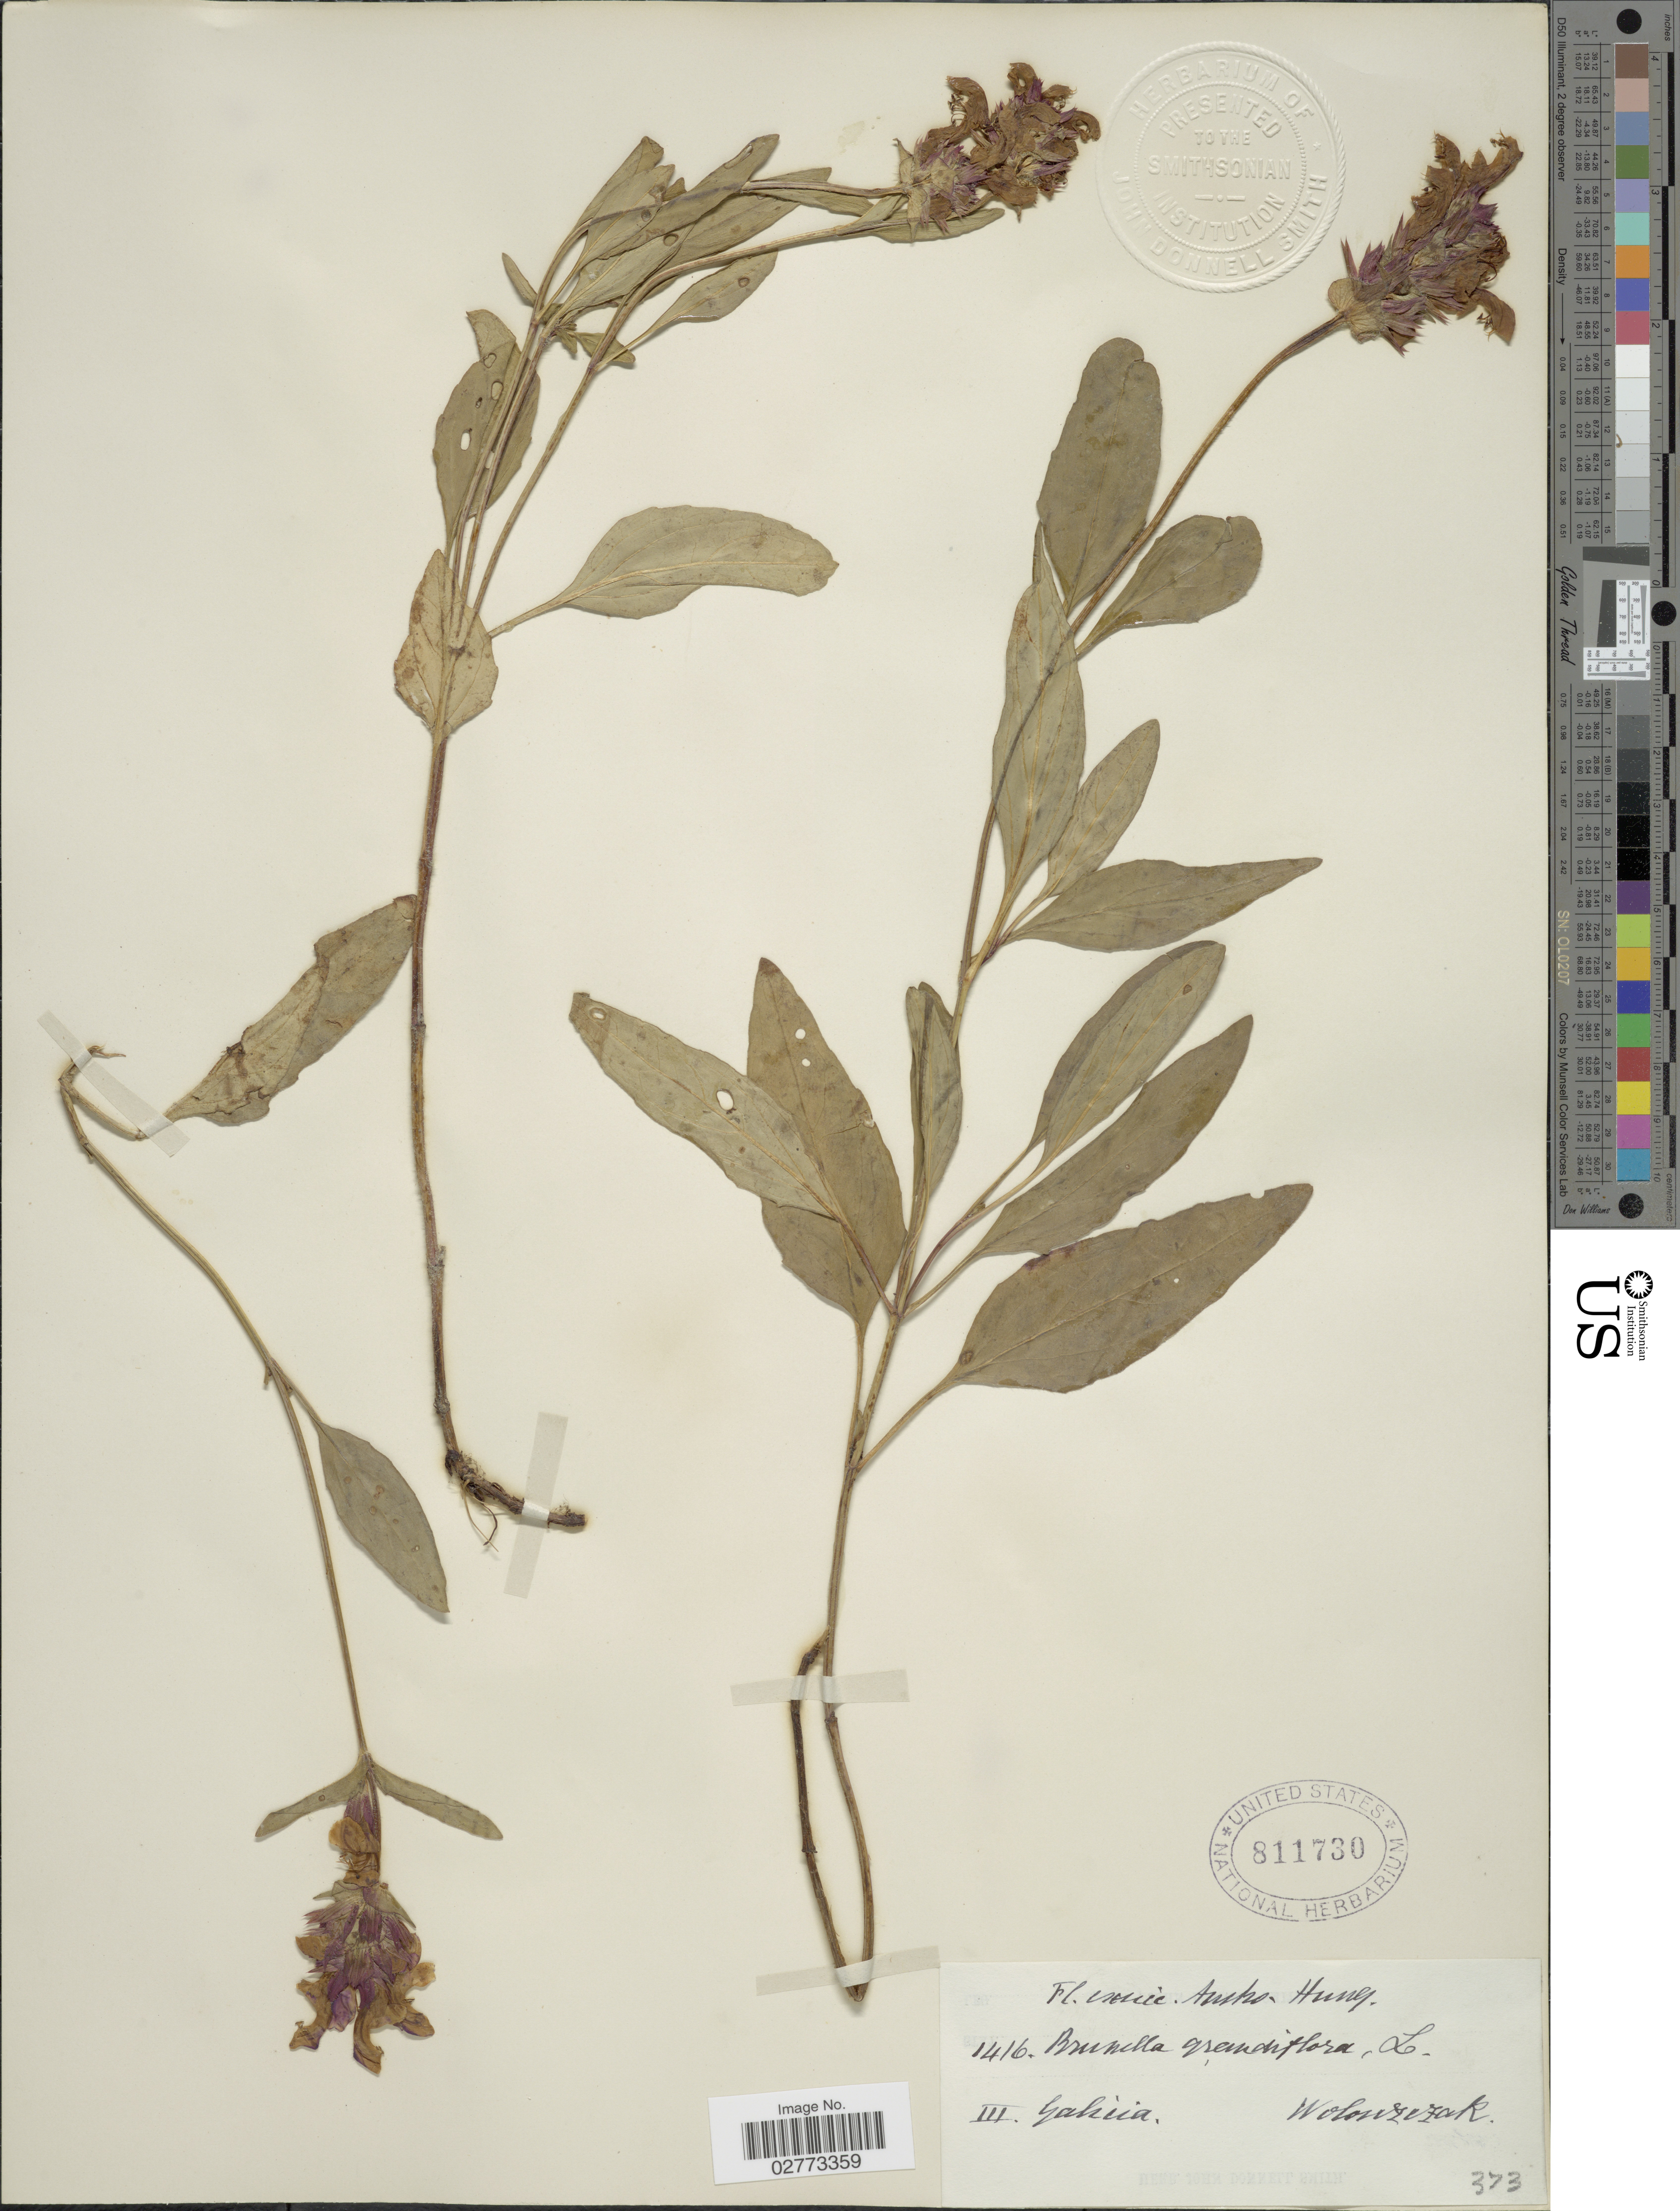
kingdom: Plantae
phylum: Tracheophyta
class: Magnoliopsida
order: Lamiales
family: Lamiaceae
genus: Prunella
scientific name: Prunella grandiflora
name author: (L.) Turra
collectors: Woloszczak, E.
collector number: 1416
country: Poland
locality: Austro-Hung. Galicia.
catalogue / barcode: US 811730